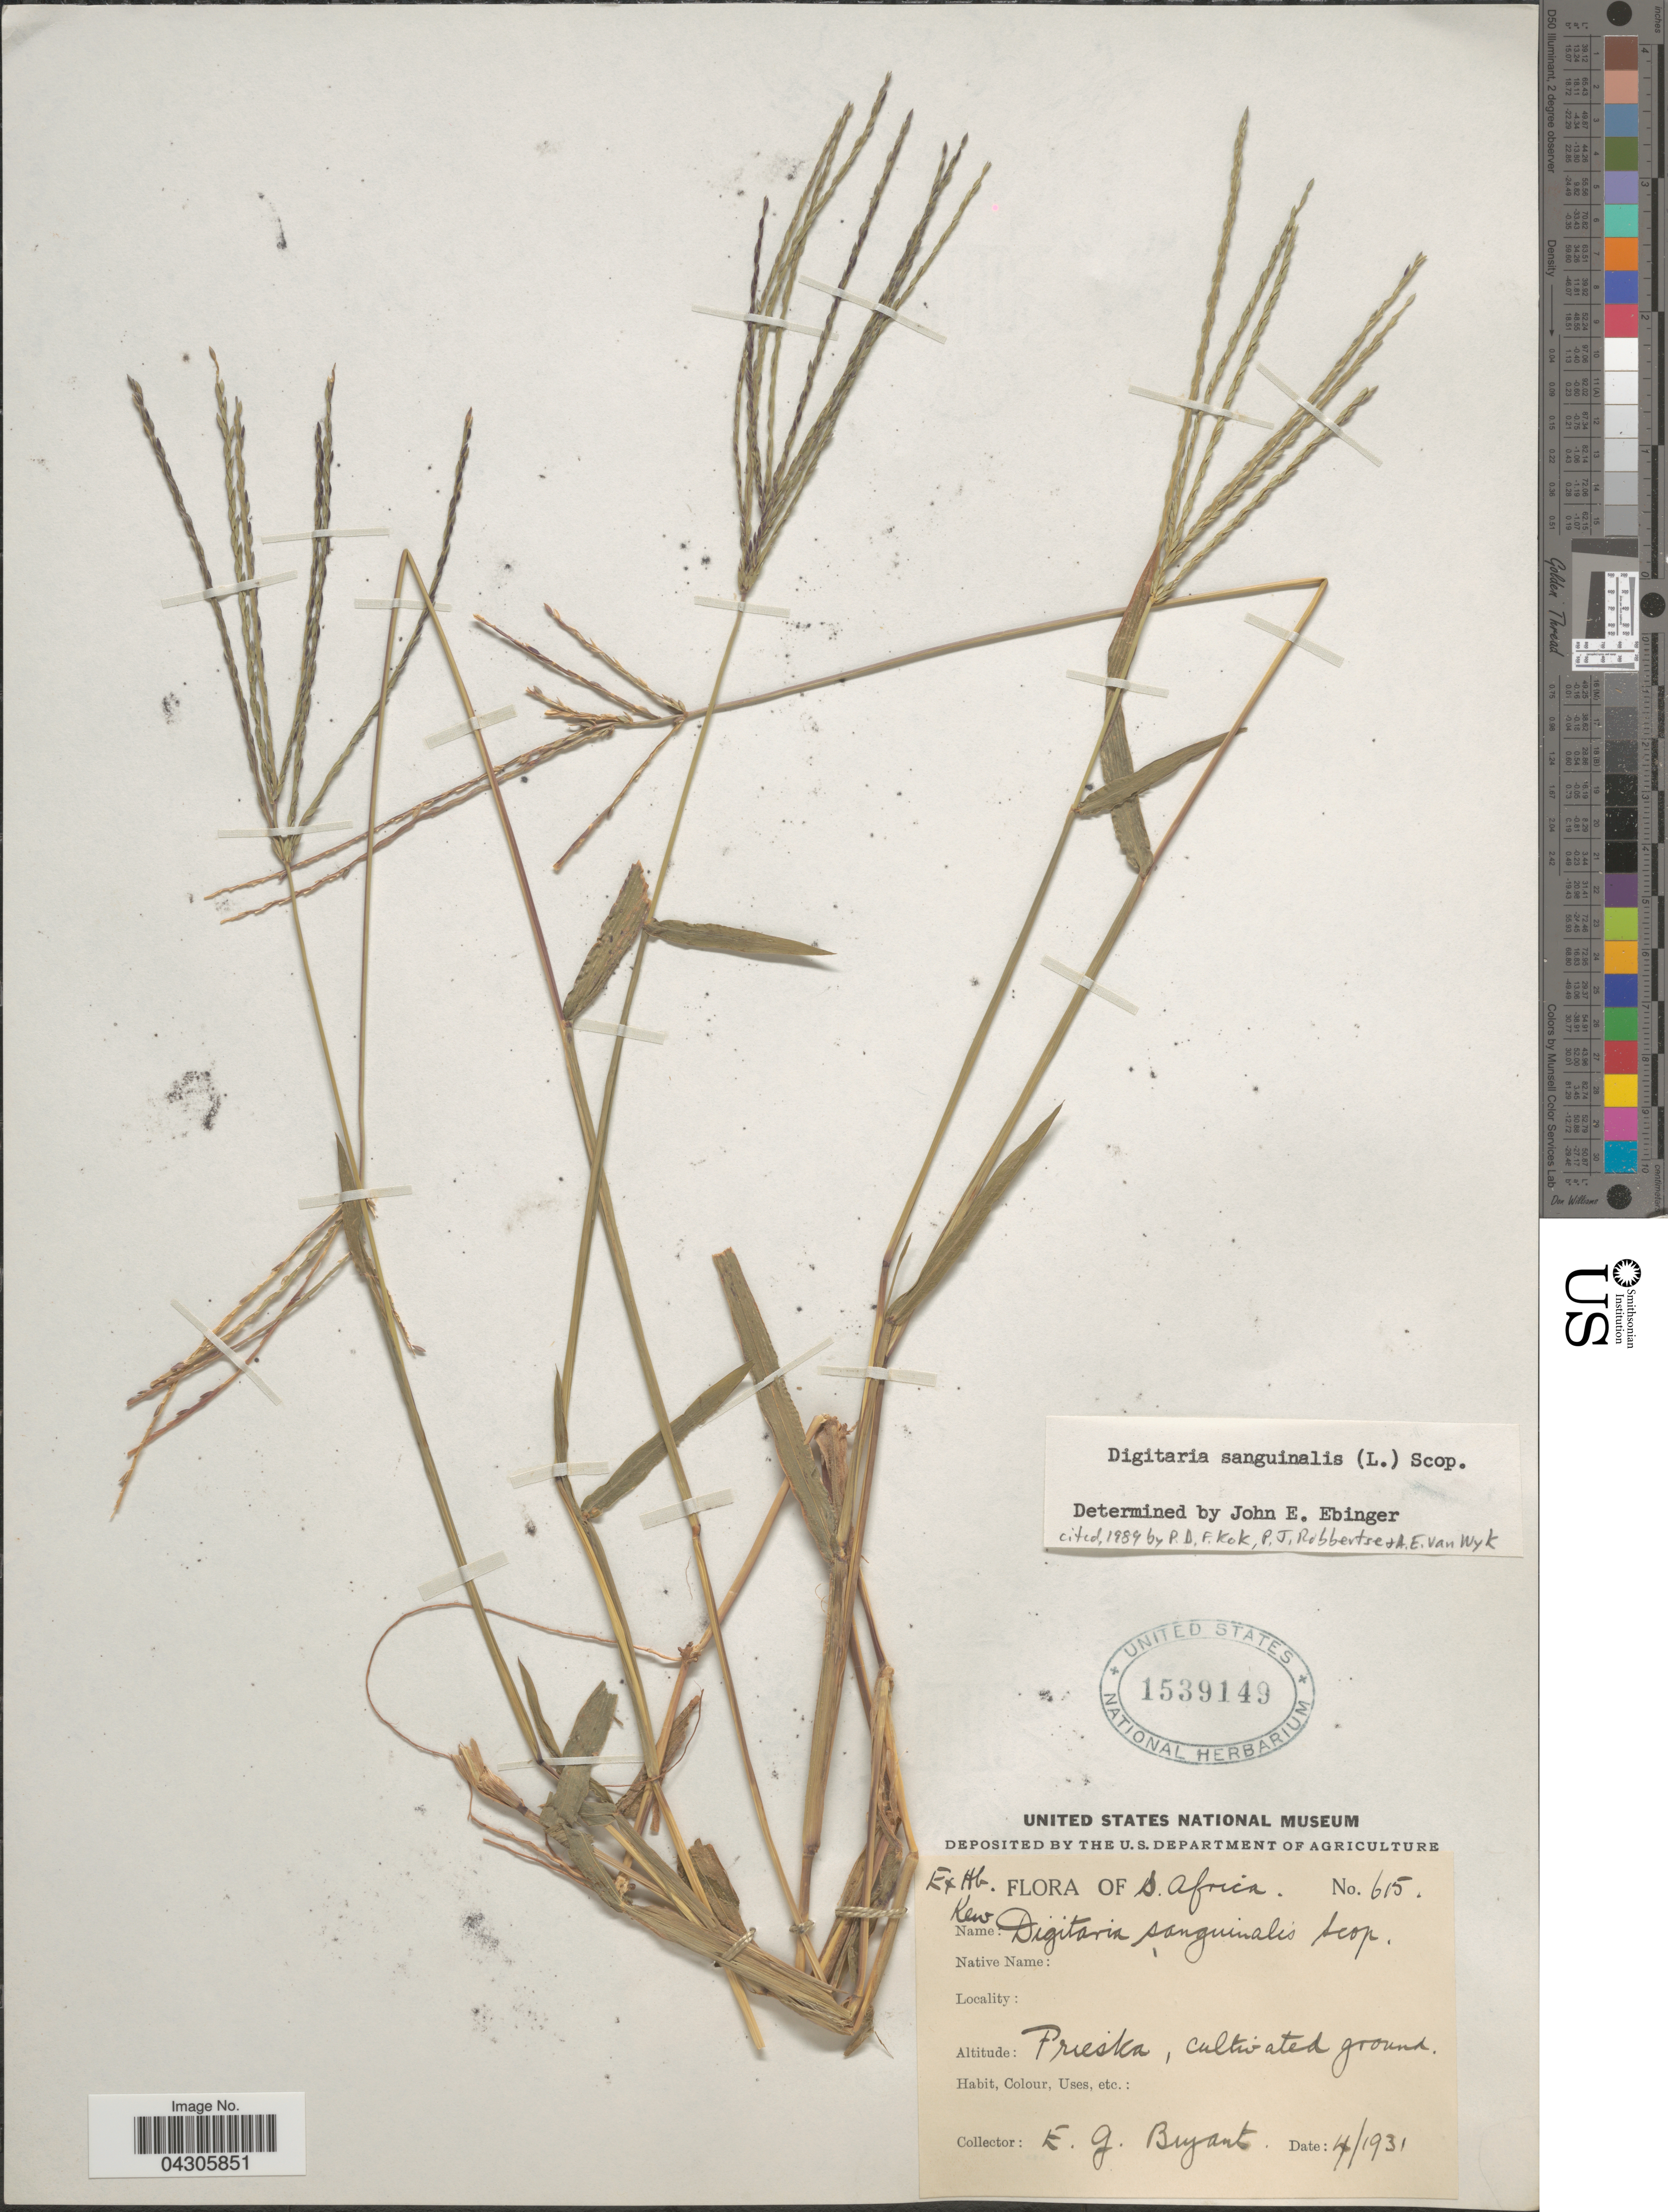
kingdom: Plantae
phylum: Tracheophyta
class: Liliopsida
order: Poales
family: Poaceae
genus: Digitaria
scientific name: Digitaria sanguinalis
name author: (L.) Scop.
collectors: E. Bryant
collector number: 615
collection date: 1931-04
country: South Africa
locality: Prieska, cultivated ground.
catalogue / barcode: US 1539149